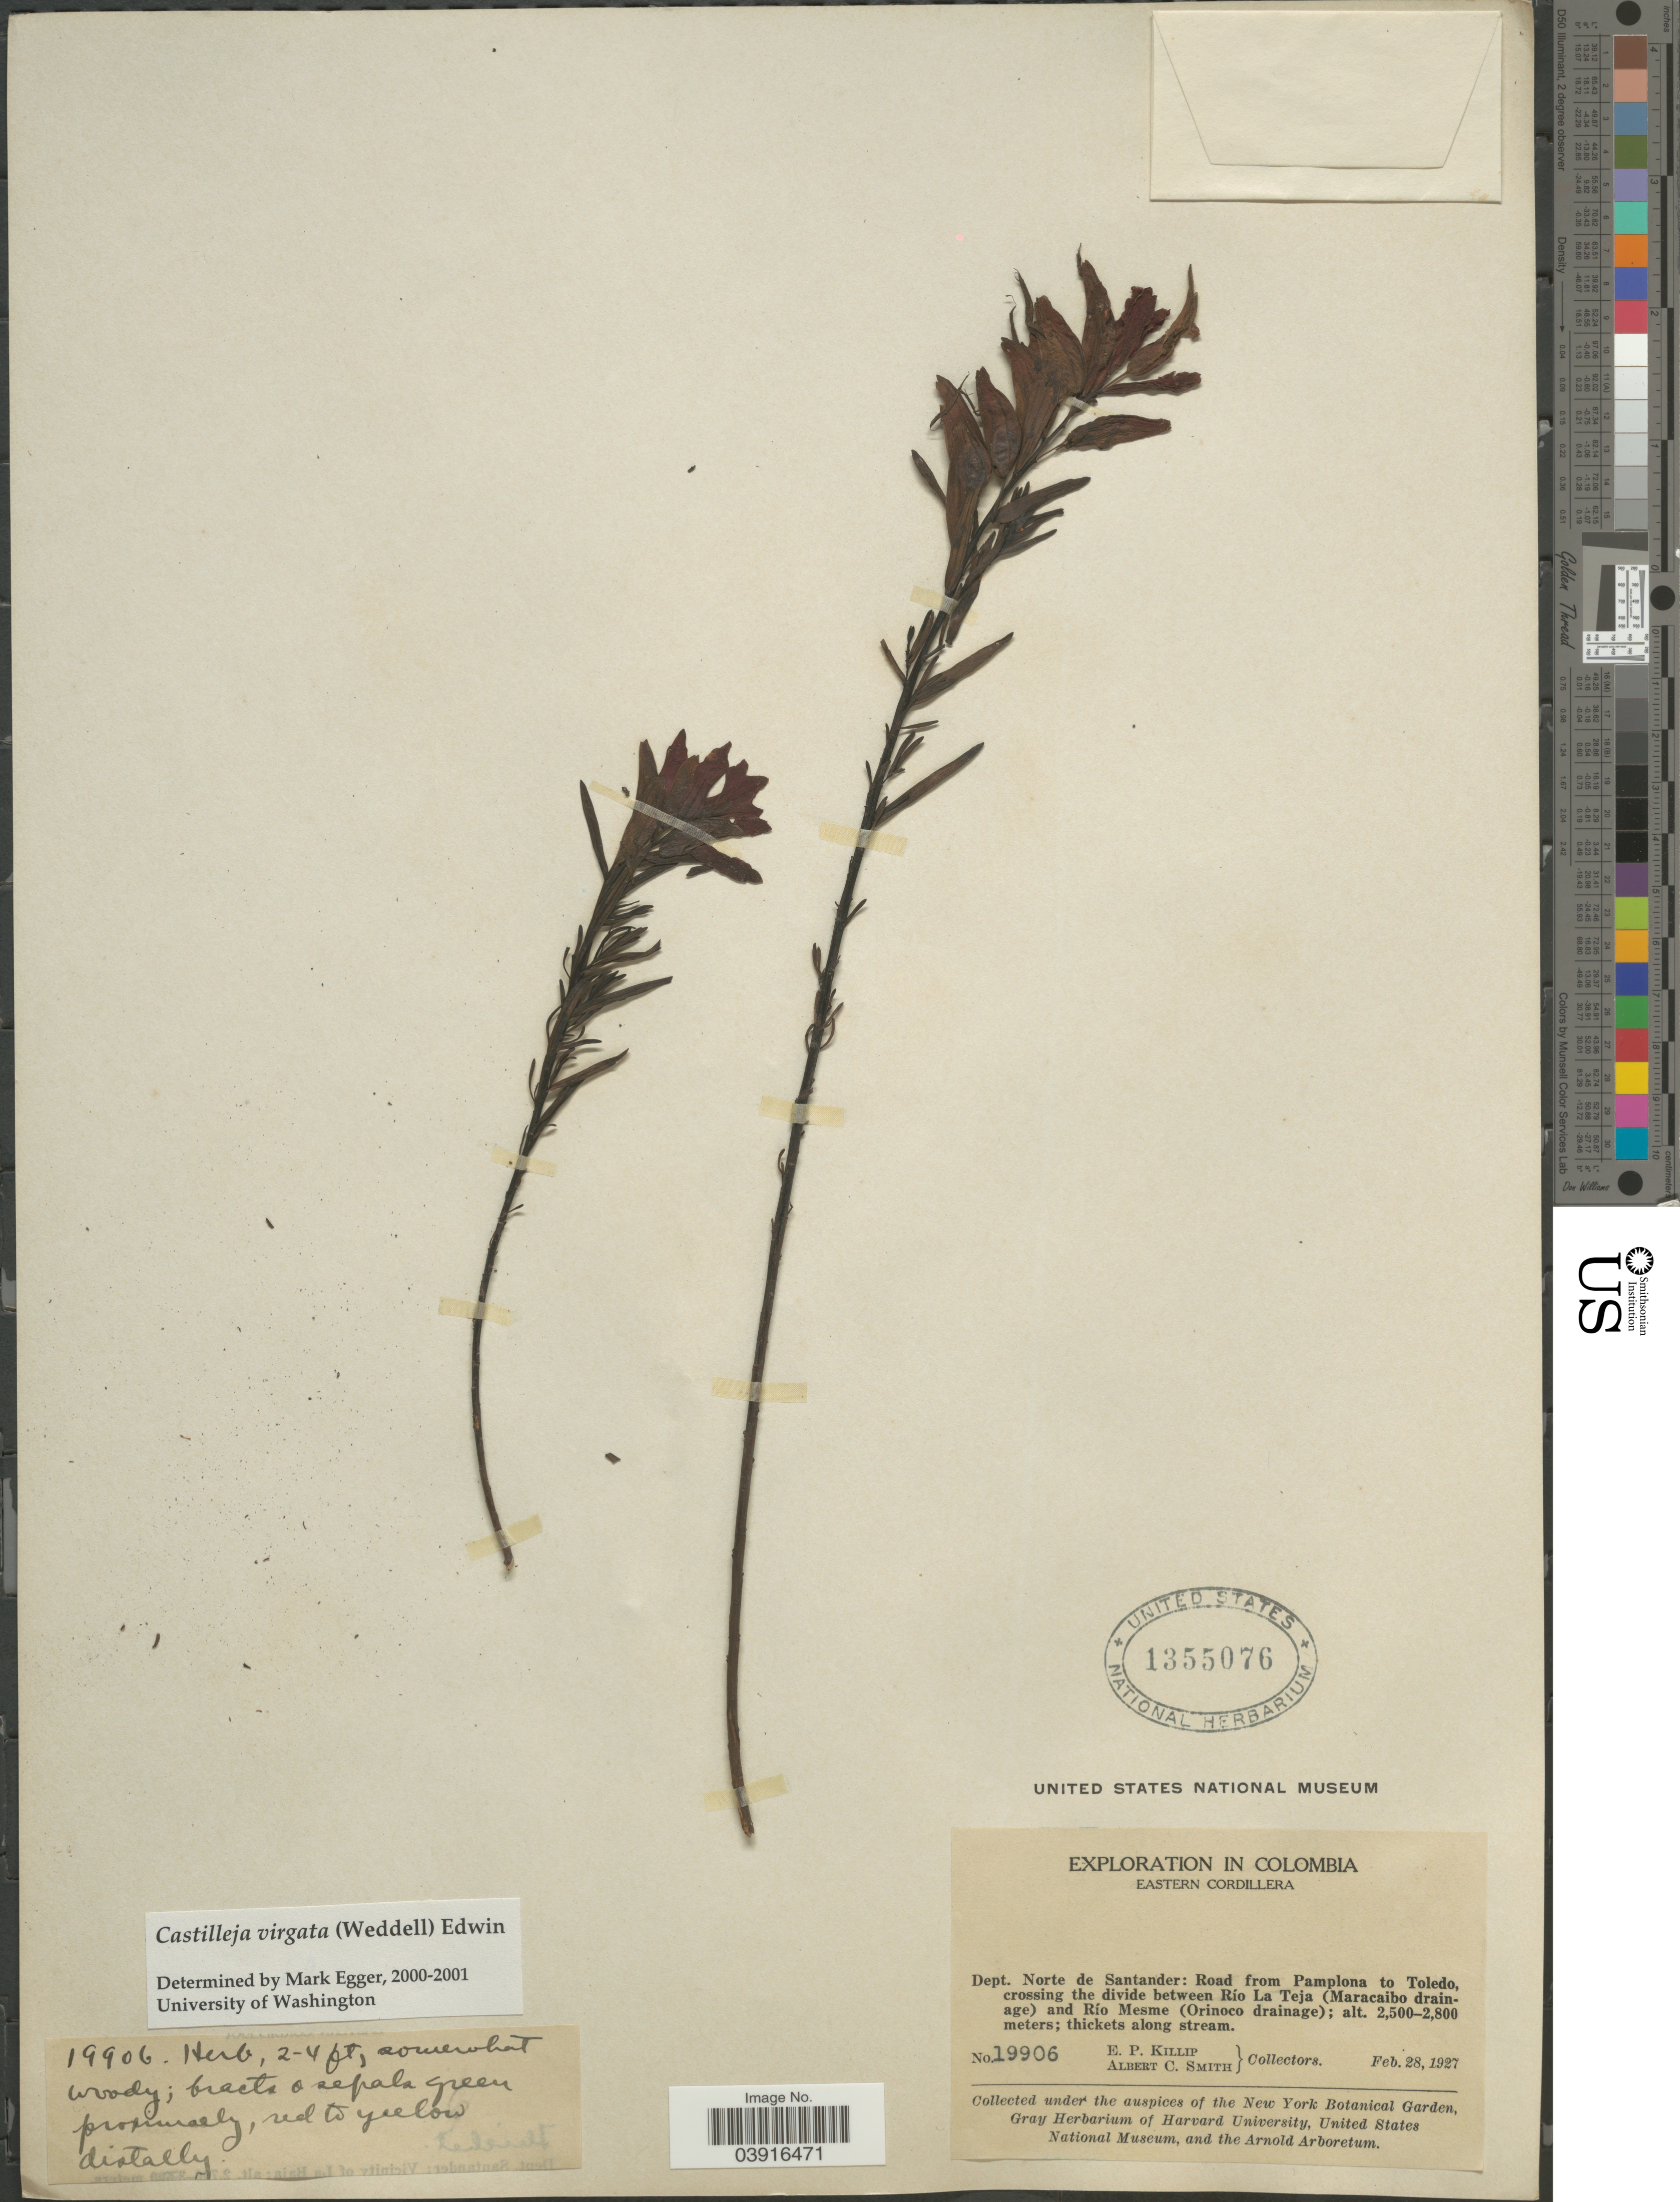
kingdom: Plantae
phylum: Tracheophyta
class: Magnoliopsida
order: Lamiales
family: Orobanchaceae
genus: Castilleja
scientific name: Castilleja virgata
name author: (Wedd.) Edwin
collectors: E. P. Killip & A. C. Smith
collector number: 19906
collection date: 1927-02-28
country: Colombia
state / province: Norte de Santander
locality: Eastern Cordillera. Dept. Norte de Santander: Road from Pamplona to Toledo, crossing the divide between Río La Teja (Maracaibo drainage) and Río Mesme (Orinoco drainage).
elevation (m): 2500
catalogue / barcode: US 1355076